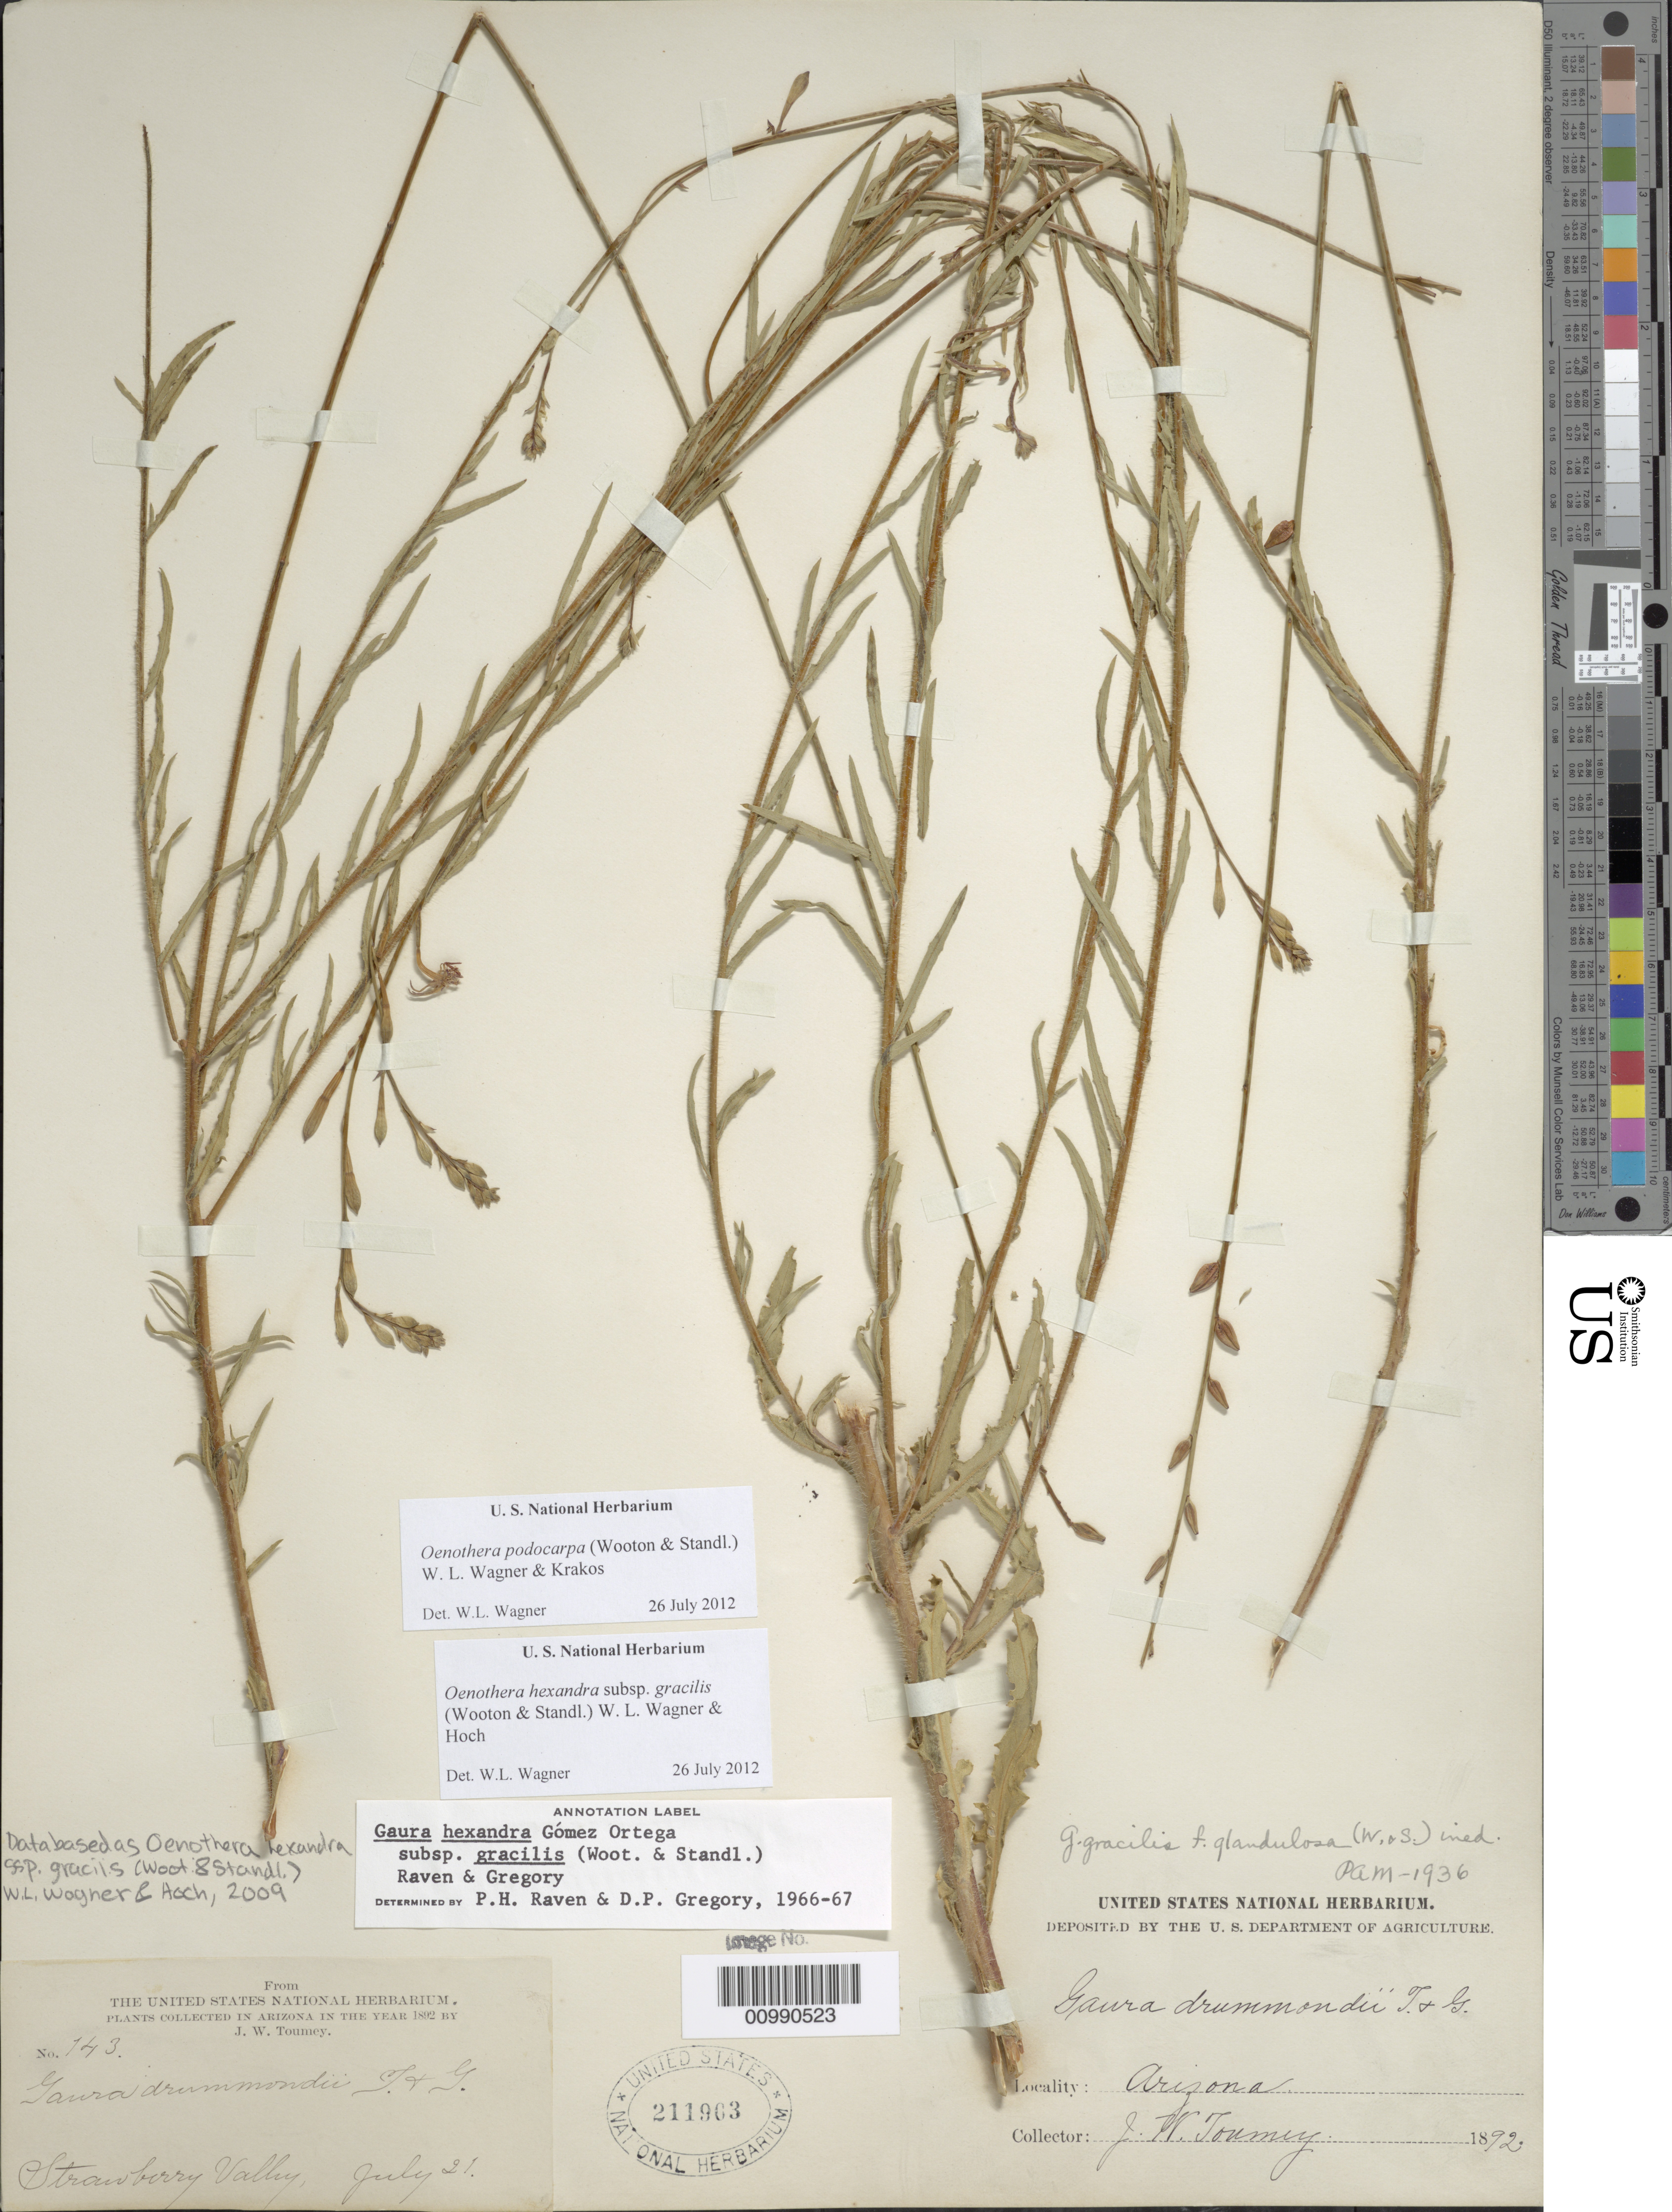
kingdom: Plantae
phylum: Tracheophyta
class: Magnoliopsida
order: Myrtales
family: Onagraceae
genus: Oenothera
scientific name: Oenothera podocarpa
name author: (Wooton & Standl.) Krakos & W.L. Wagner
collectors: J. W. Toumey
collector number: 743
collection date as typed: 21 Jul 1892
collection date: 1892-07-21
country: United States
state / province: Arizona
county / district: Gila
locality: Strawberry Valley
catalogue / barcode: US 211903